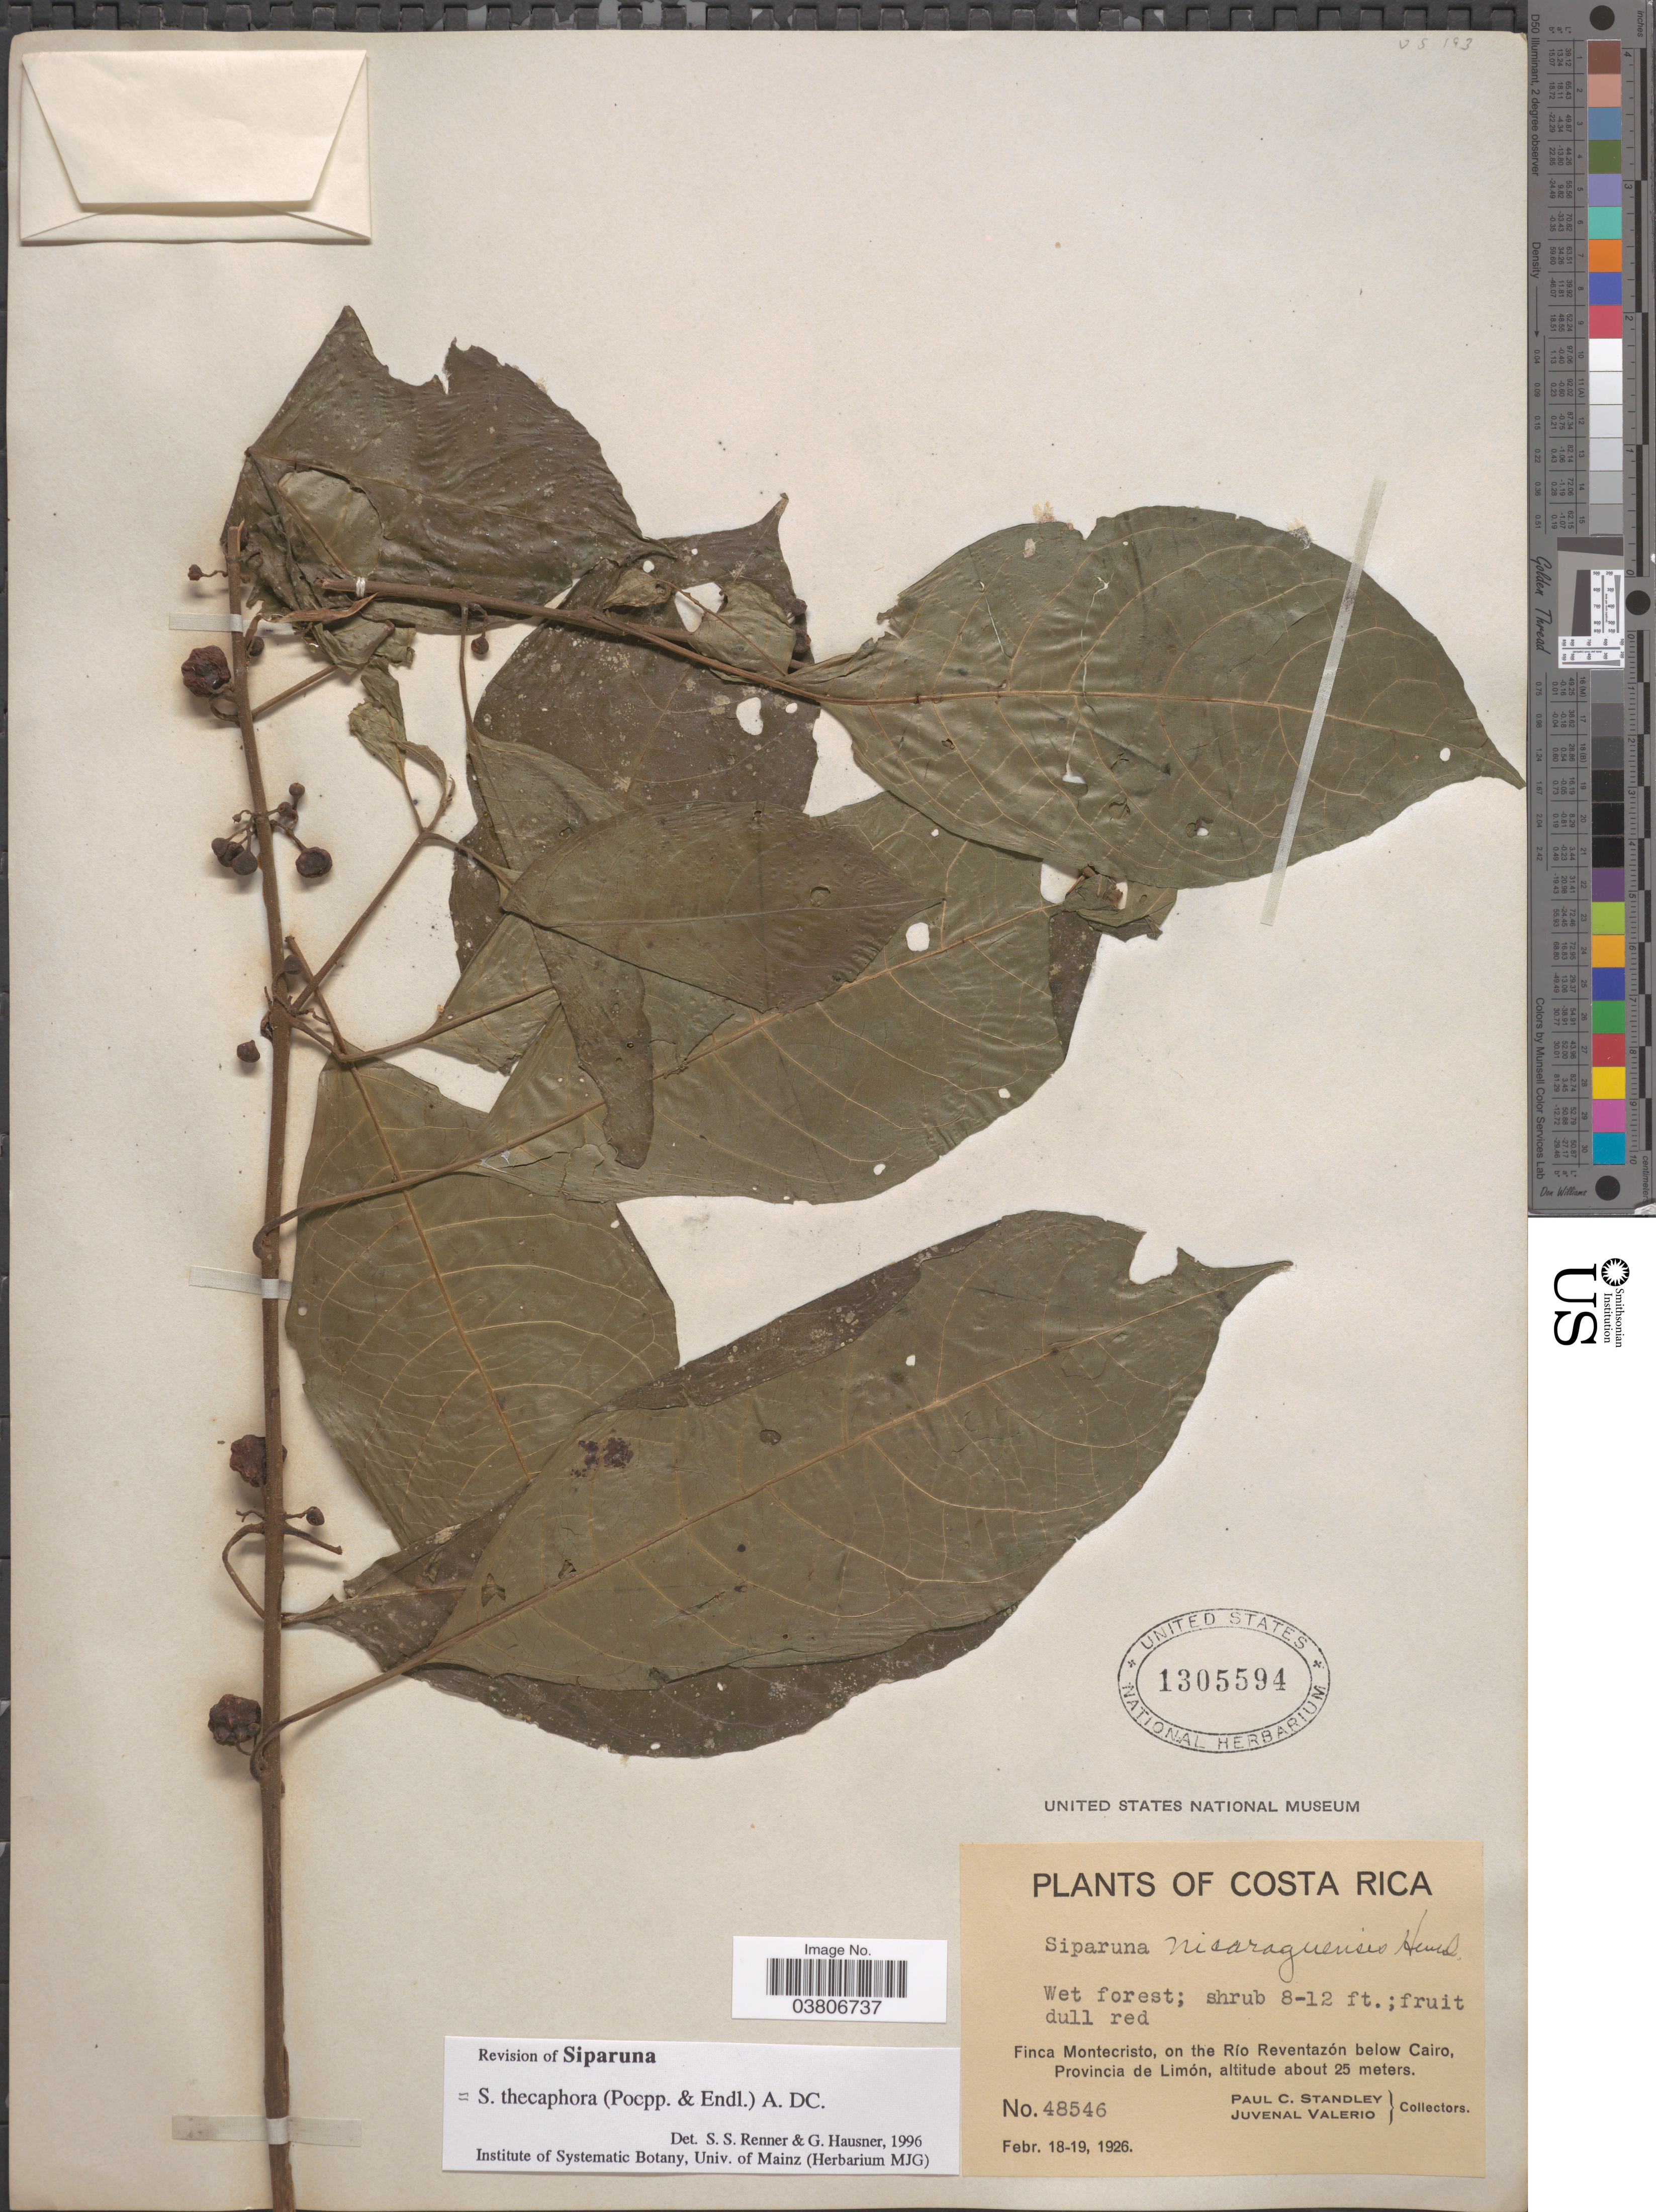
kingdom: Plantae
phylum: Tracheophyta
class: Magnoliopsida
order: Laurales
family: Siparunaceae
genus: Siparuna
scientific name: Siparuna thecaphora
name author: (Poepp. & Endl.) A. DC.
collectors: P. C. Standley & J. Valerio R.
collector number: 48546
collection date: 1926-02-18/1926-02-19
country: Costa Rica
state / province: Limón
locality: Finca Montecristo, on the Río Reventazón below Cairo.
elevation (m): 25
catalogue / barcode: US 1305594